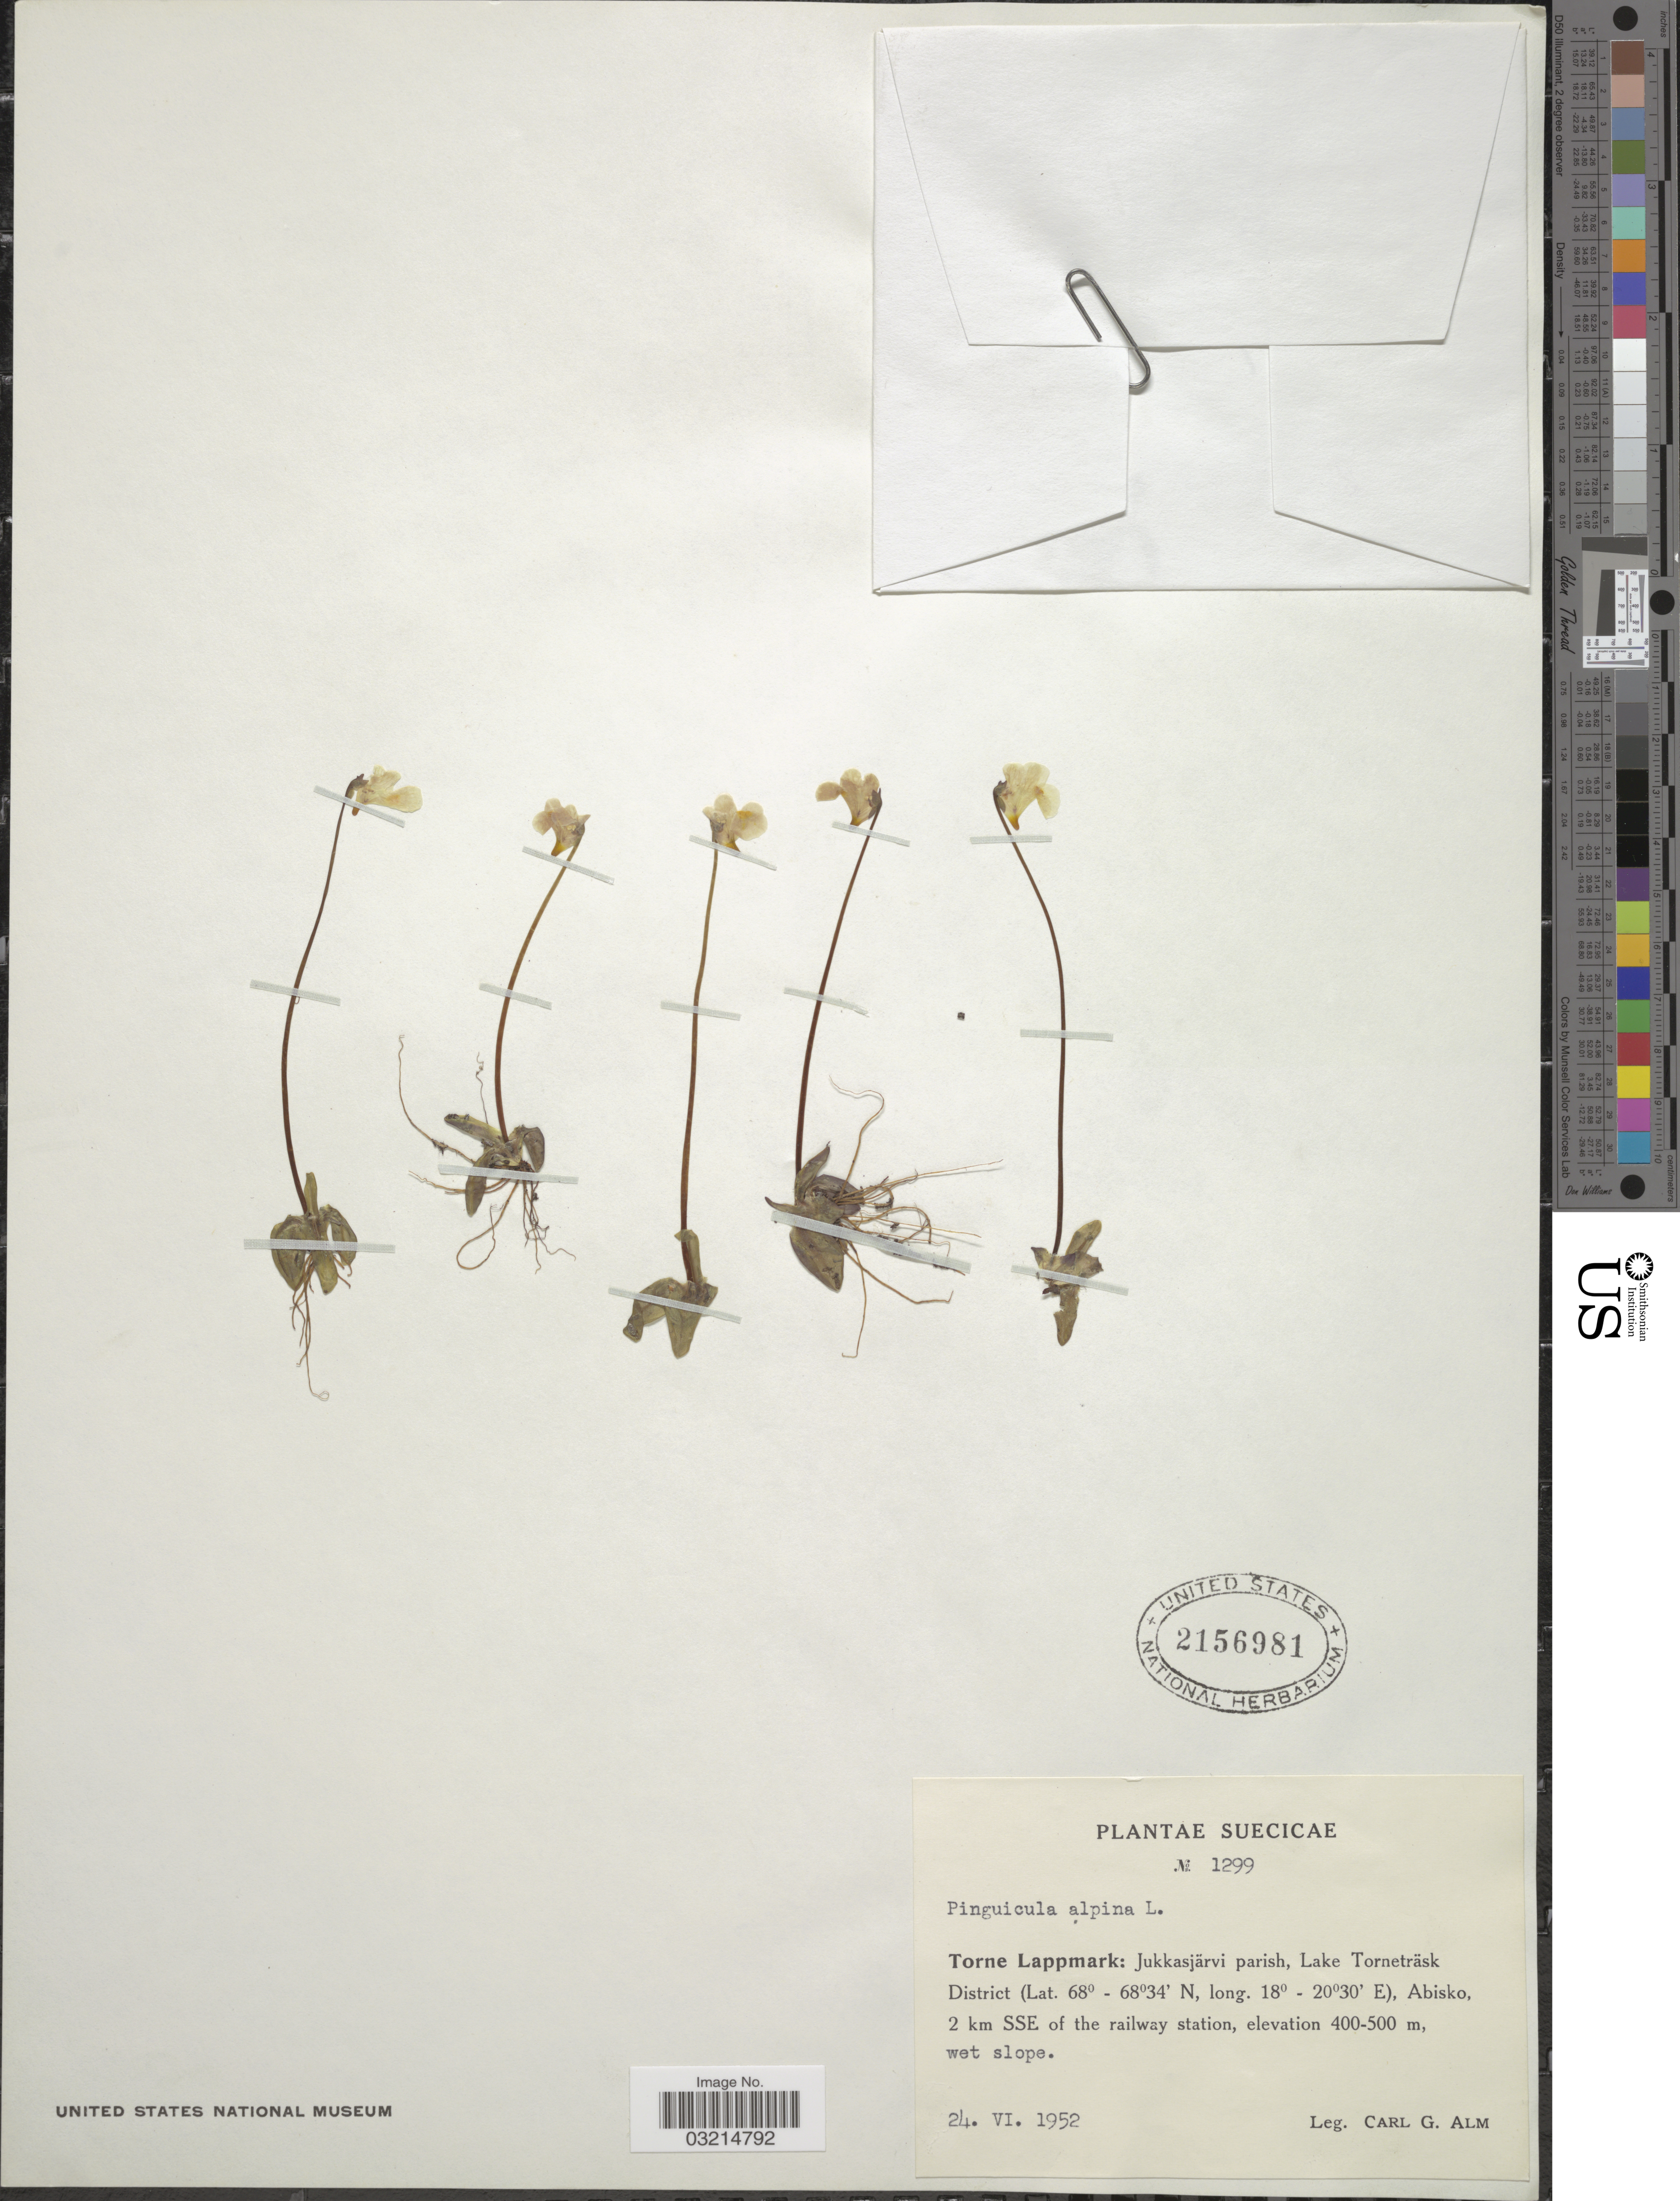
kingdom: Plantae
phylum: Tracheophyta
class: Magnoliopsida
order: Lamiales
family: Lentibulariaceae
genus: Pinguicula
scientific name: Pinguicula alpina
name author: Jacq.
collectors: C. G. Alm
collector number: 1299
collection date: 1952-06-24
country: Sweden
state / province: Norrbotten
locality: Suecicae, Torne Lappmark: Jukkasjärvi parish, Lake Torneträsk District, Abisko, 2 km SSE of the railway station. wet slope.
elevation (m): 400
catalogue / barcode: US 2156981